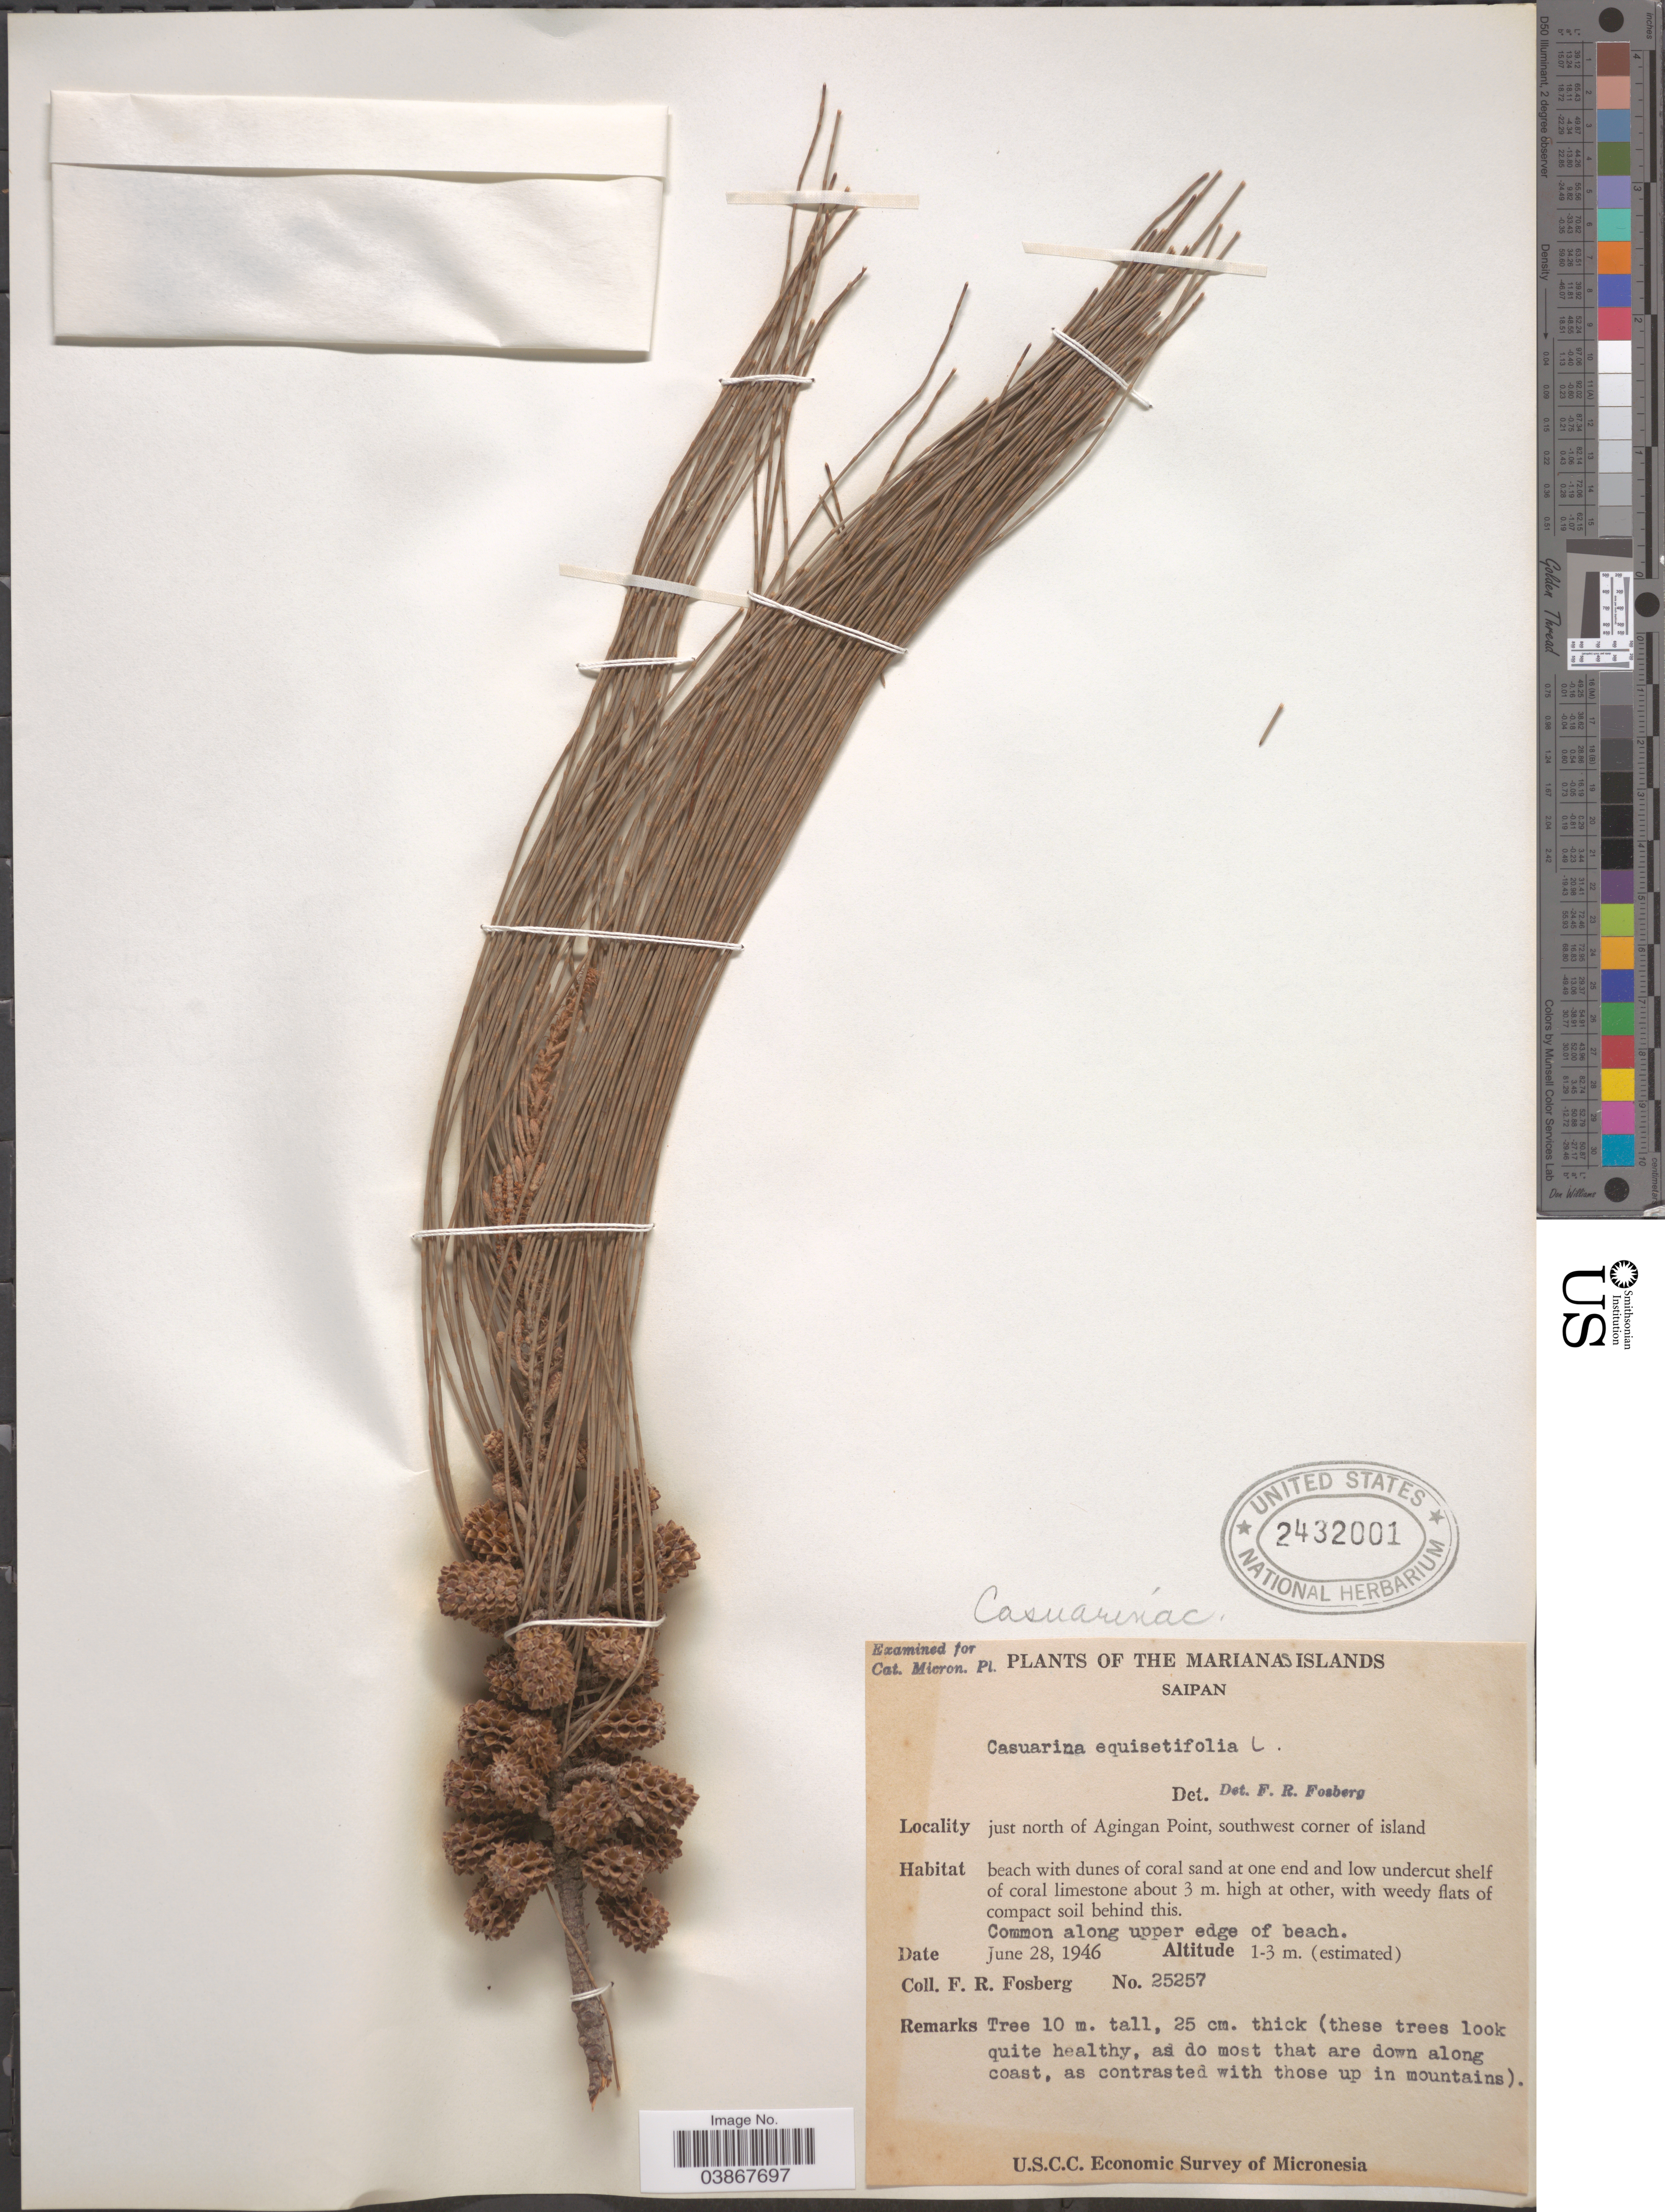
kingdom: Plantae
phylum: Tracheophyta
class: Magnoliopsida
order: Fagales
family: Casuarinaceae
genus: Casuarina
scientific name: Casuarina equisetifolia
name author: L.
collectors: F. R. Fosberg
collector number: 25257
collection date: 1946-06-28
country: Northern Mariana Islands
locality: Marianas Islands. Saipan. Just north of Agingan Point, southwest corner of island. Along upper edge of beach.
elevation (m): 1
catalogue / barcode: US 2432001